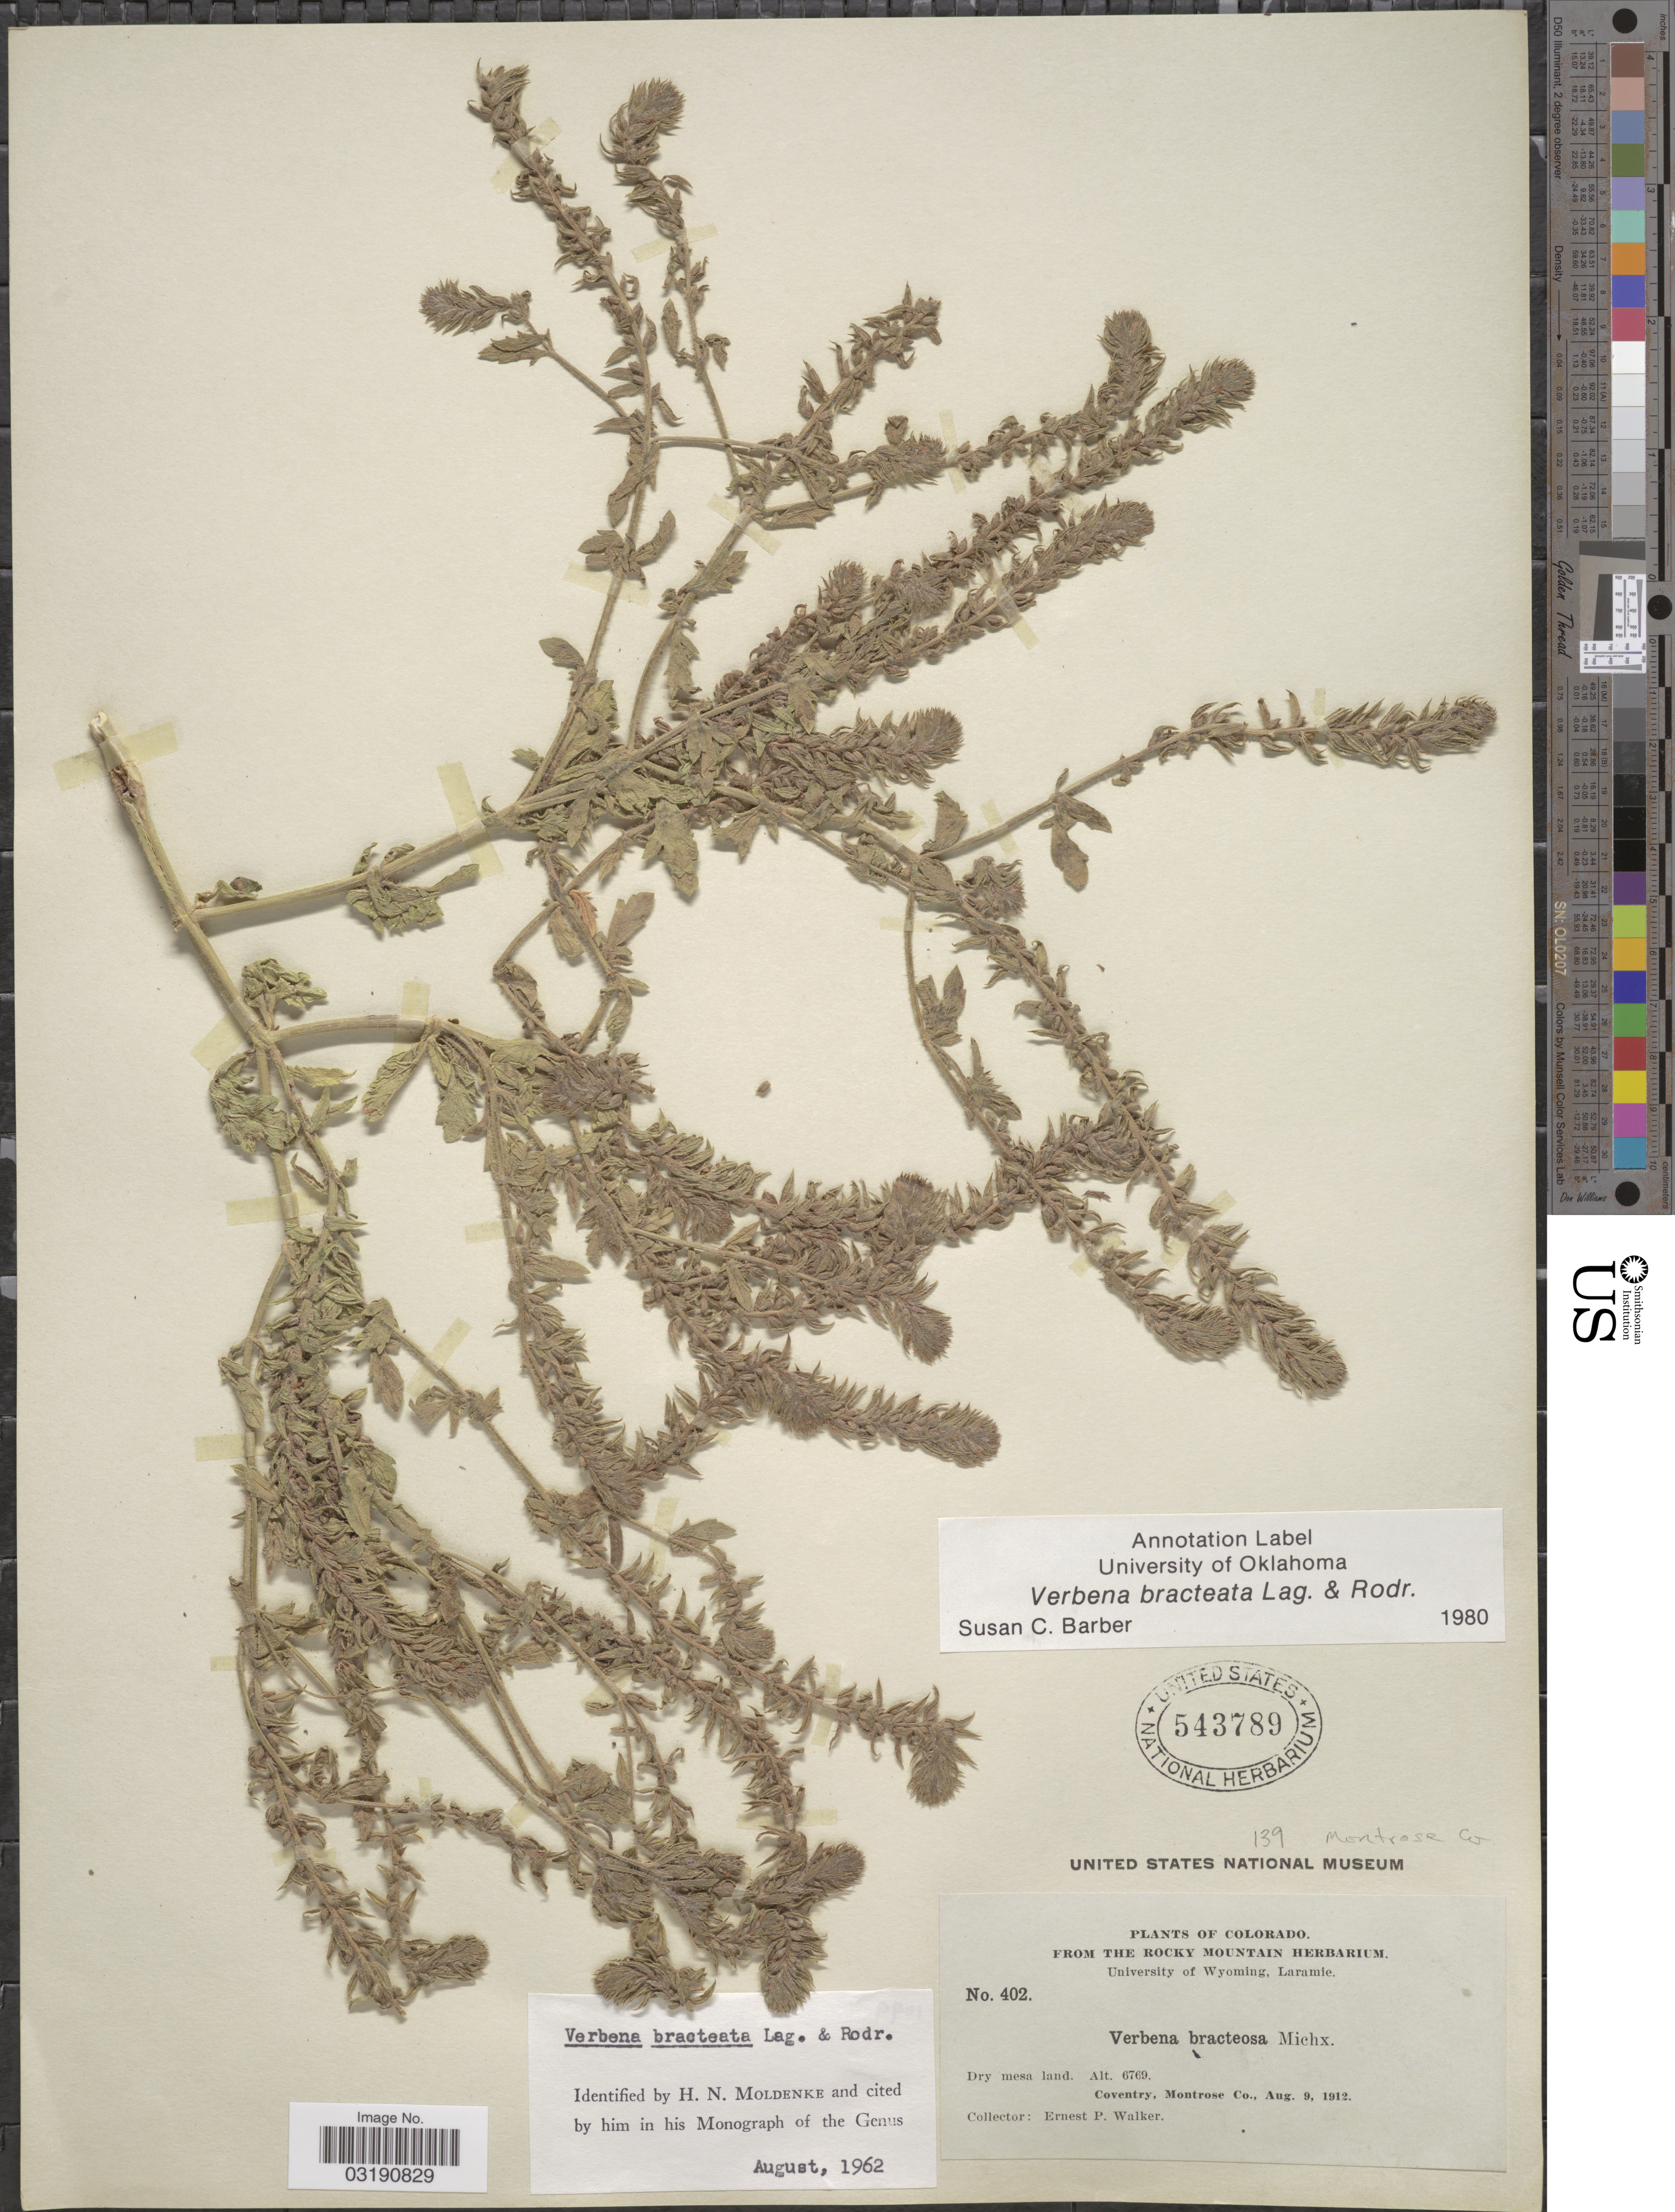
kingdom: Plantae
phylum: Tracheophyta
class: Magnoliopsida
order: Lamiales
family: Verbenaceae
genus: Verbena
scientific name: Verbena bracteata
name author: Cav. ex Lag. & Rodr.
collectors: E. P. Walker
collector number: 402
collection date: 1912-08-09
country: United States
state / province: Colorado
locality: Coventry, Montrose Co.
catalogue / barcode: US 543789